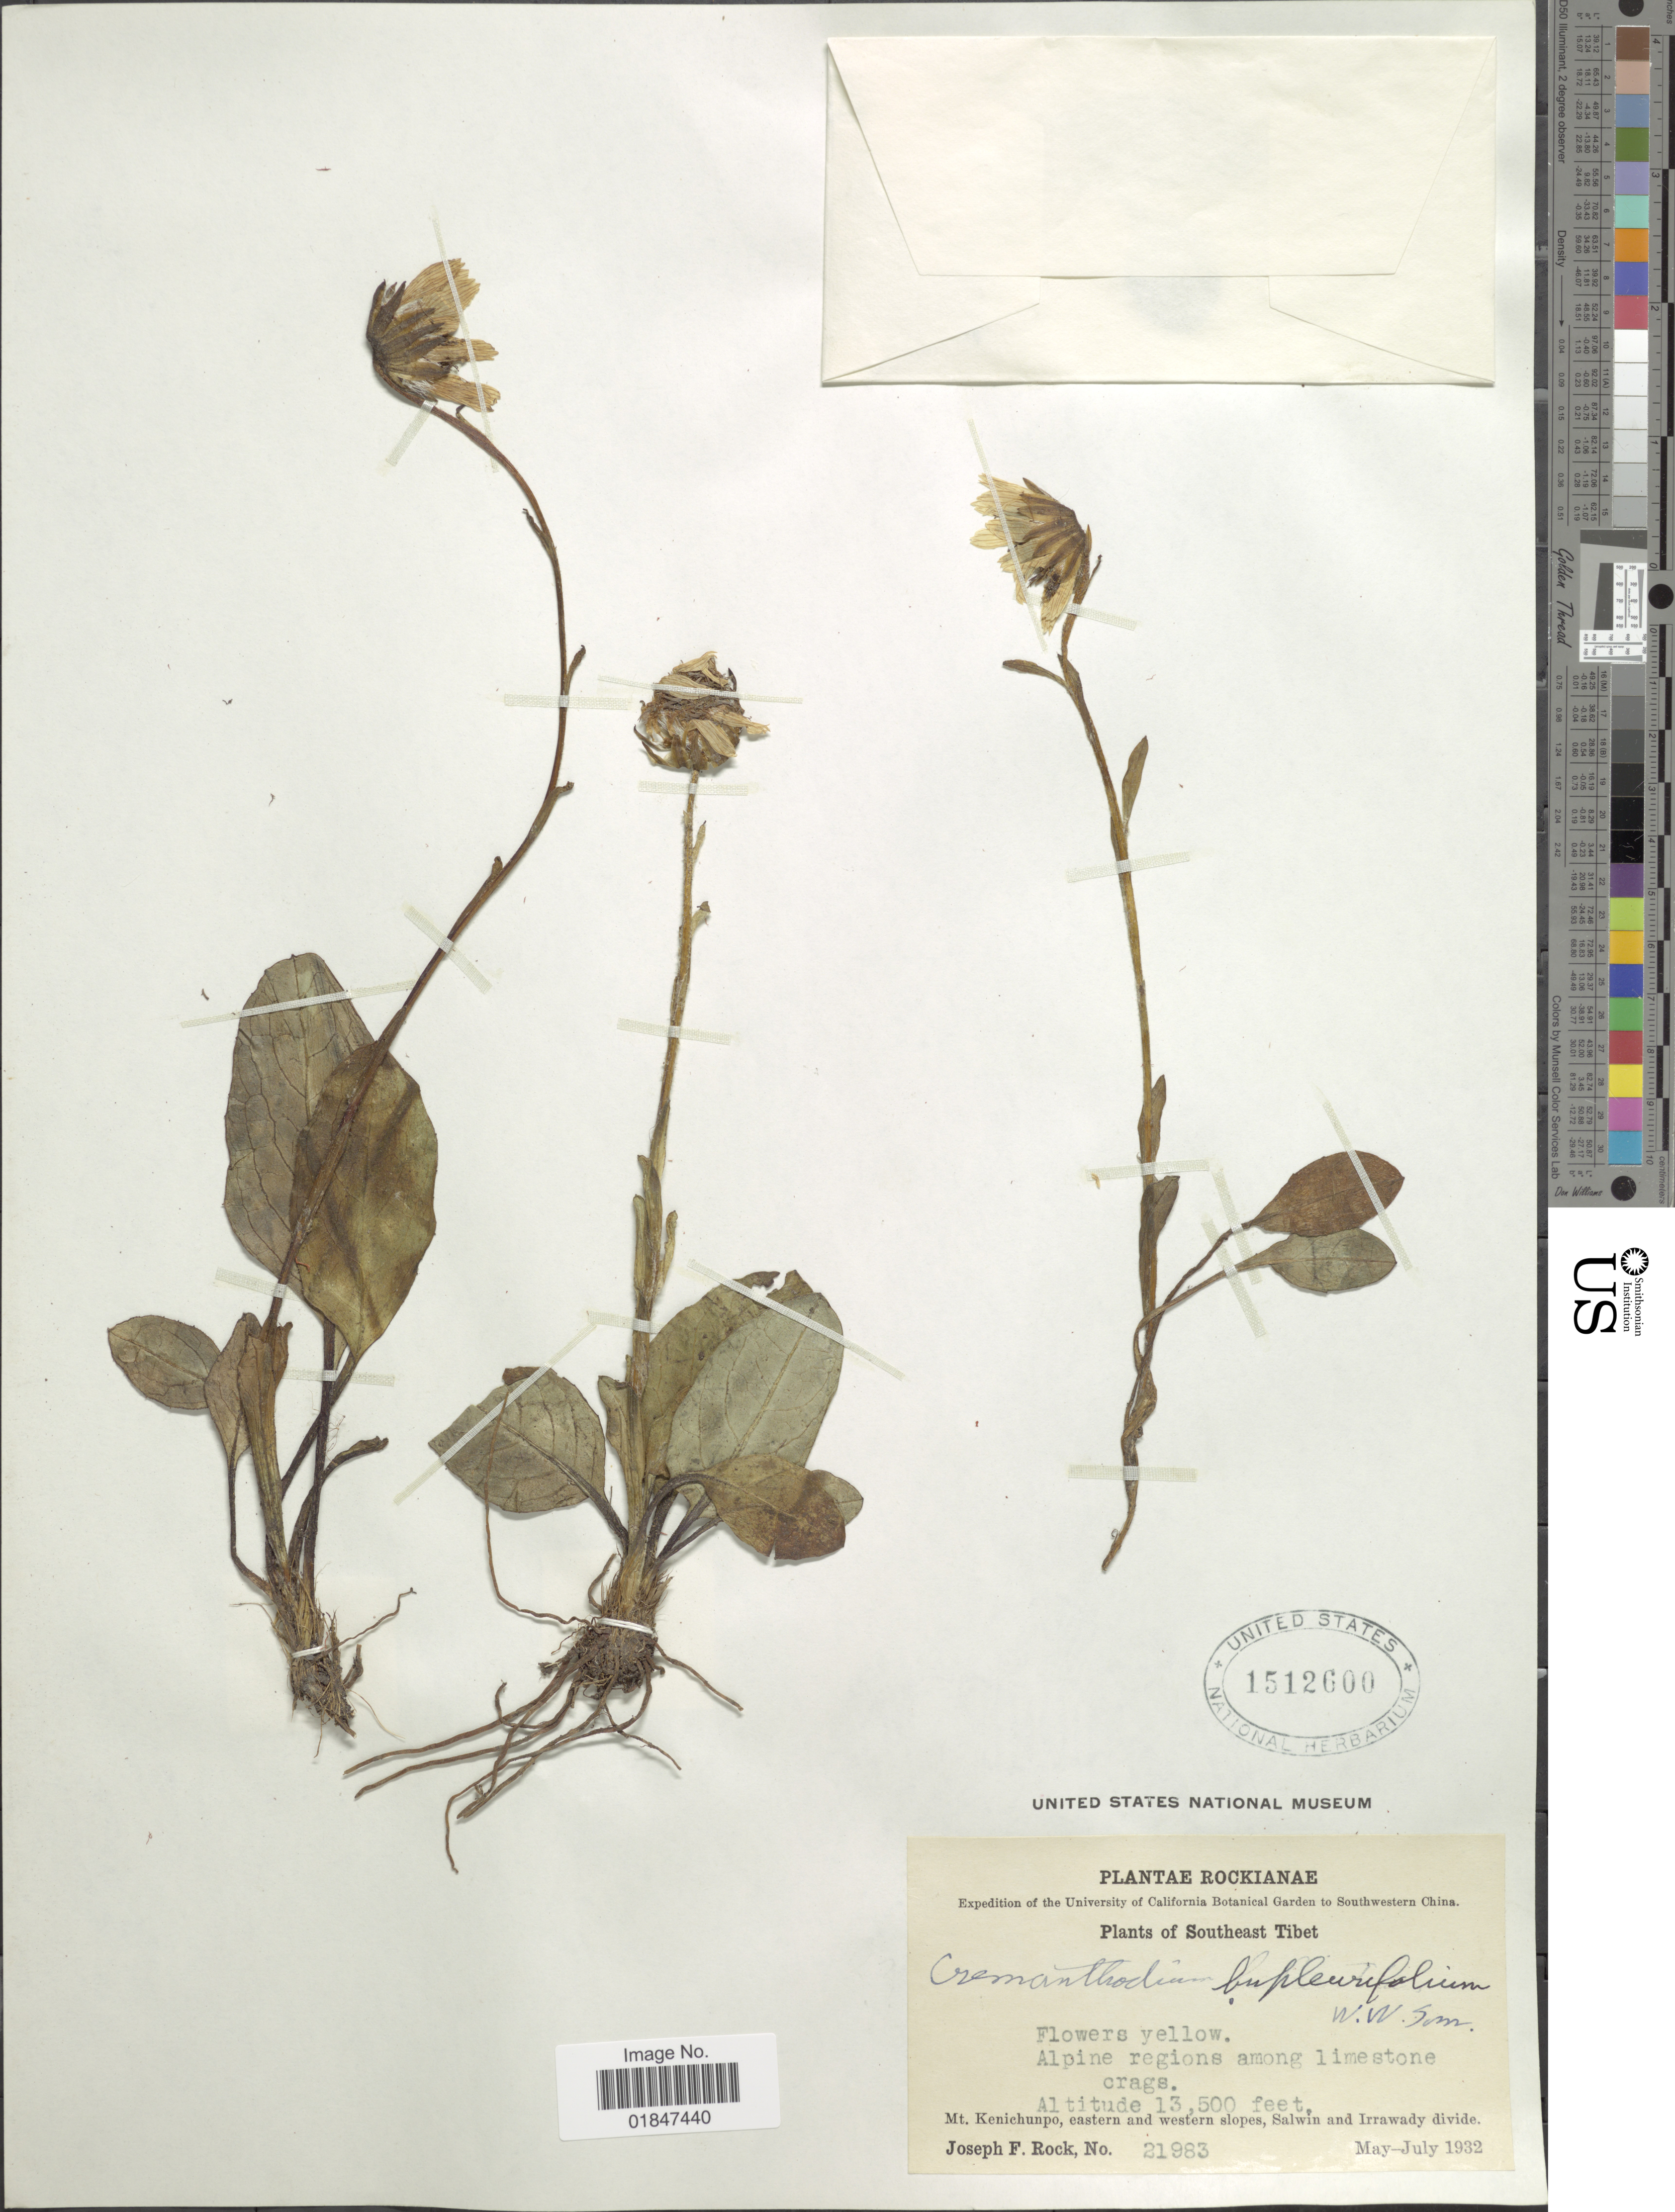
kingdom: Plantae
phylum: Tracheophyta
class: Magnoliopsida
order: Asterales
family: Asteraceae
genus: Cremanthodium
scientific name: Cremanthodium bupleurifolium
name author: W.W. Sm.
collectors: J. F. Rock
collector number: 21983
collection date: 1932-05/1932-07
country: China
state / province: Xizang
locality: Southeast Tibet, Mt. Kenichunpo, eastern and western slopes, Salwin and Irrawady divide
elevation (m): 4115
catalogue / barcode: US 1512600